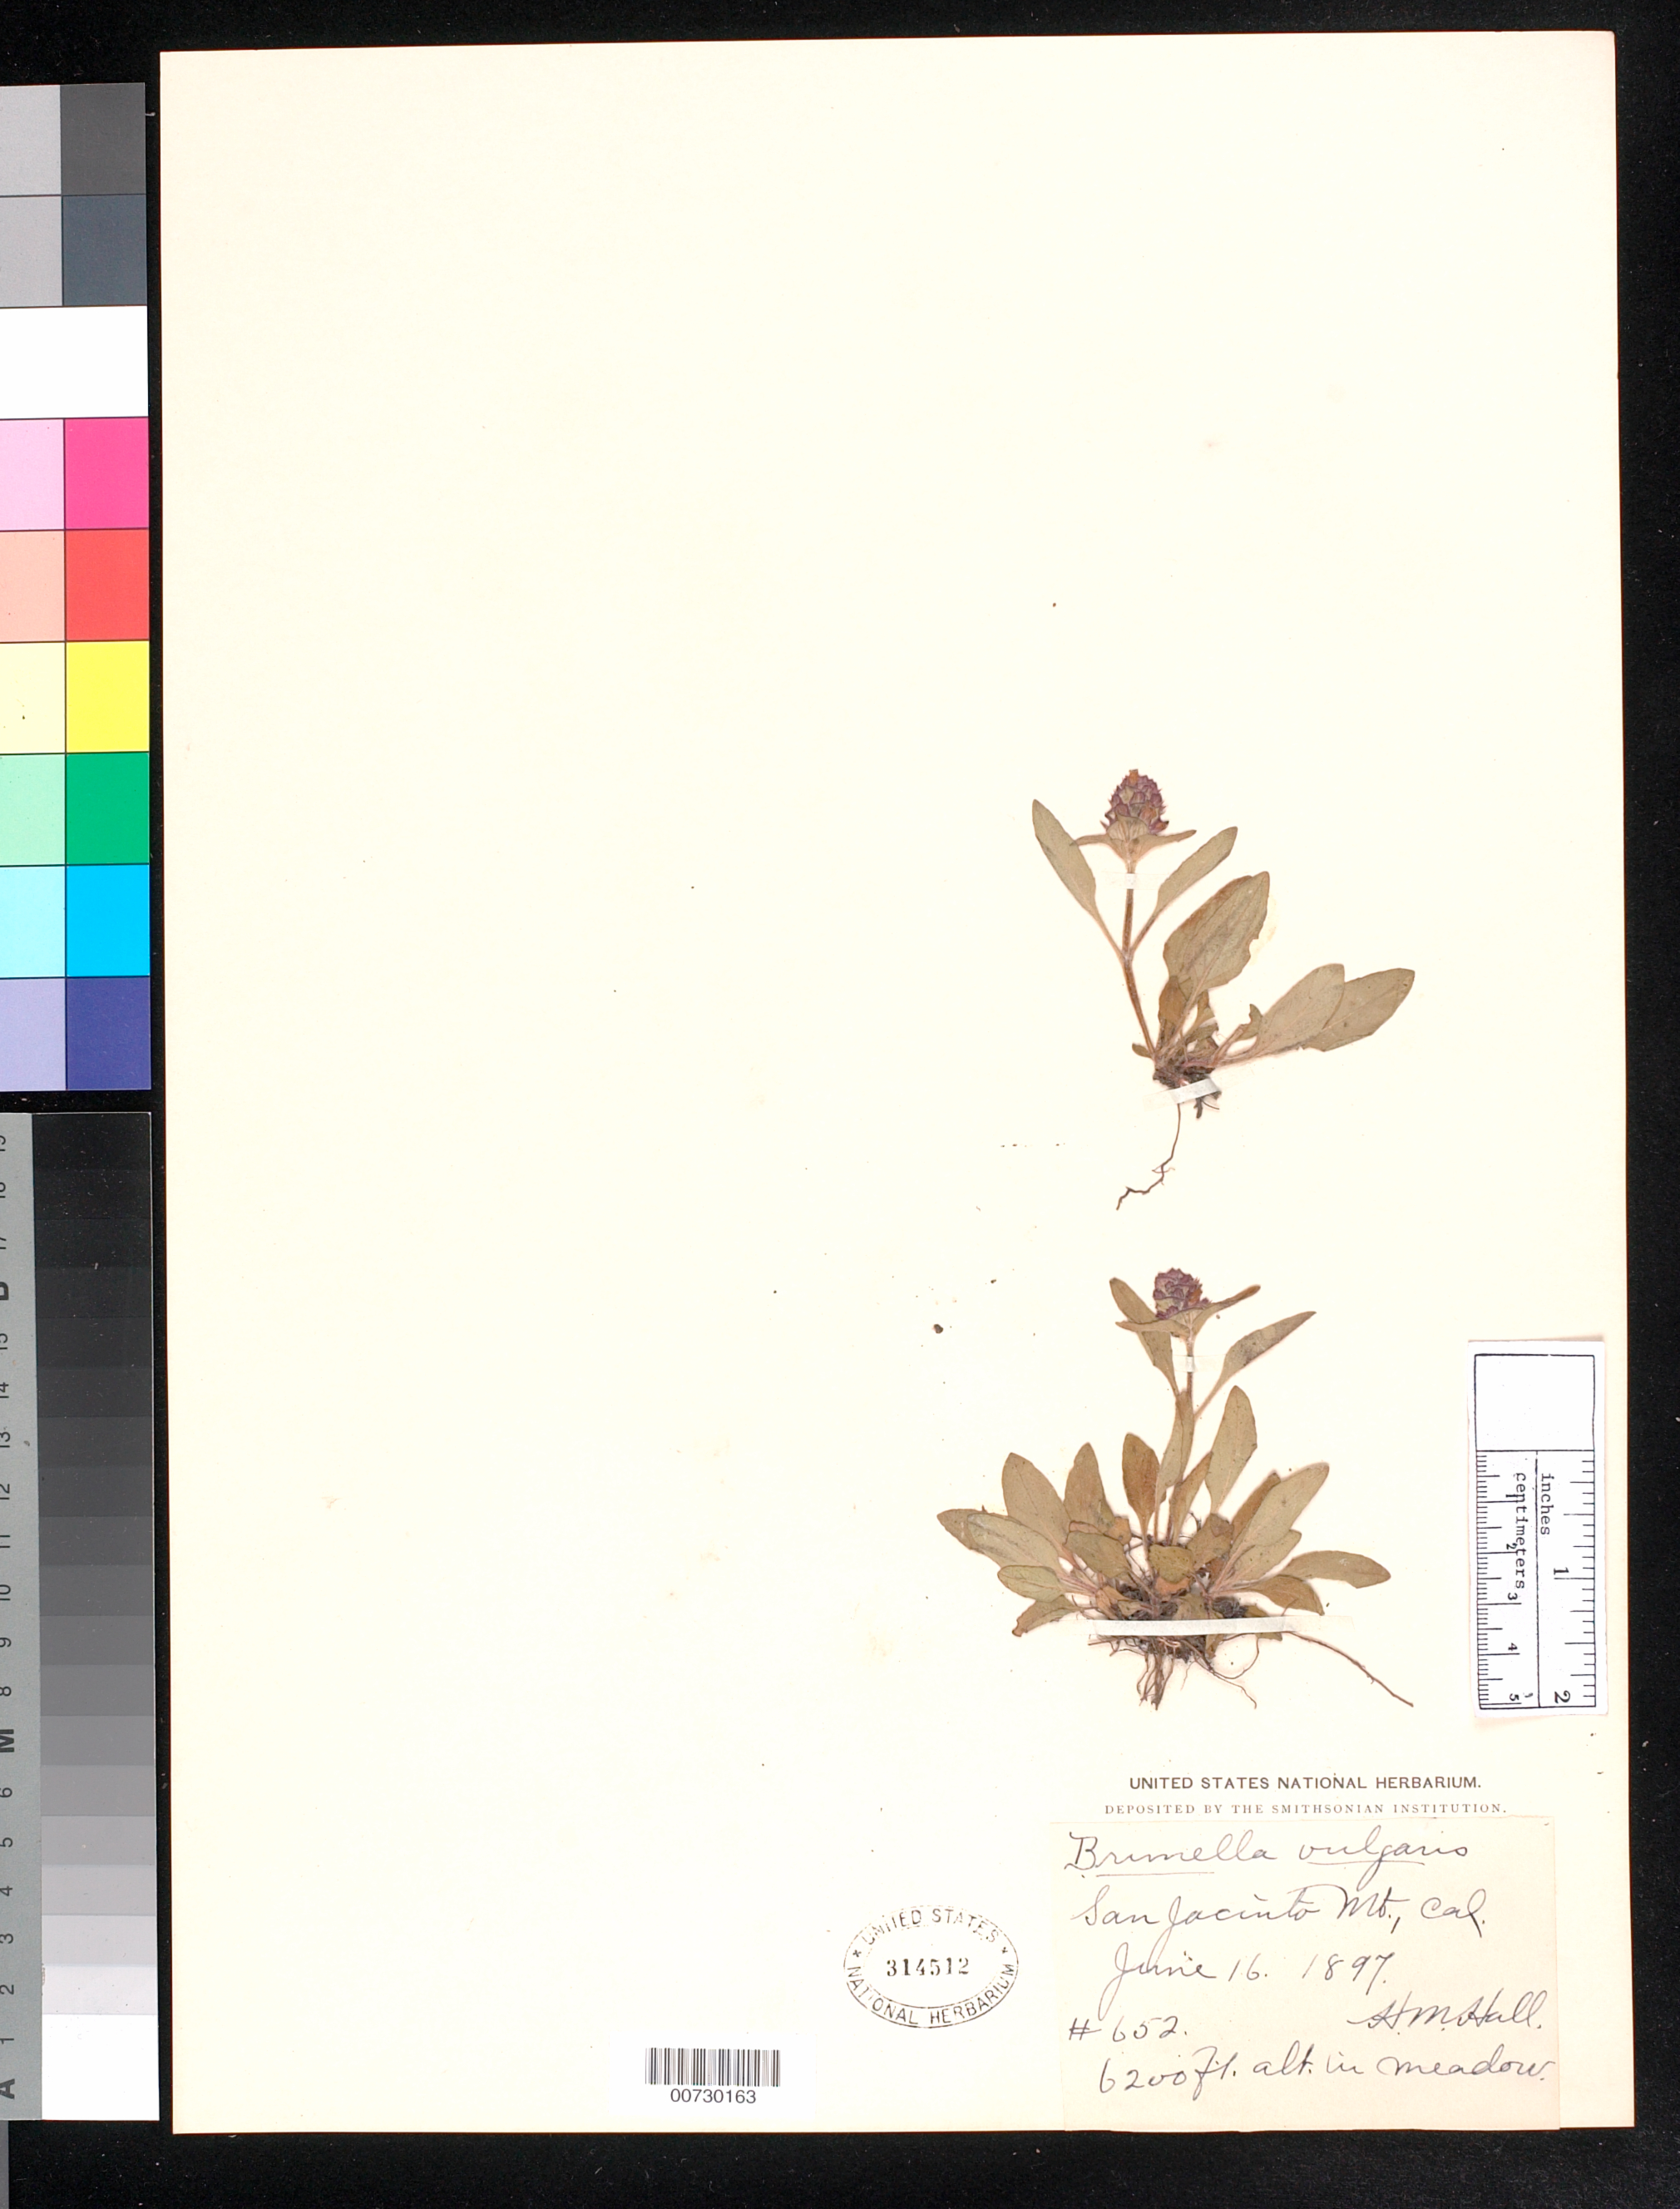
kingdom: Plantae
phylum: Tracheophyta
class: Magnoliopsida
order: Lamiales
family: Lamiaceae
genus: Prunella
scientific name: Prunella vulgaris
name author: L.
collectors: H. M. Hall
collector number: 652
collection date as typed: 16 Jun 1897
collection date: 1897-06-16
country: United States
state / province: California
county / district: Riverside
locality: San Jacinto Mts.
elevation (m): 0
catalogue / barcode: US 314512